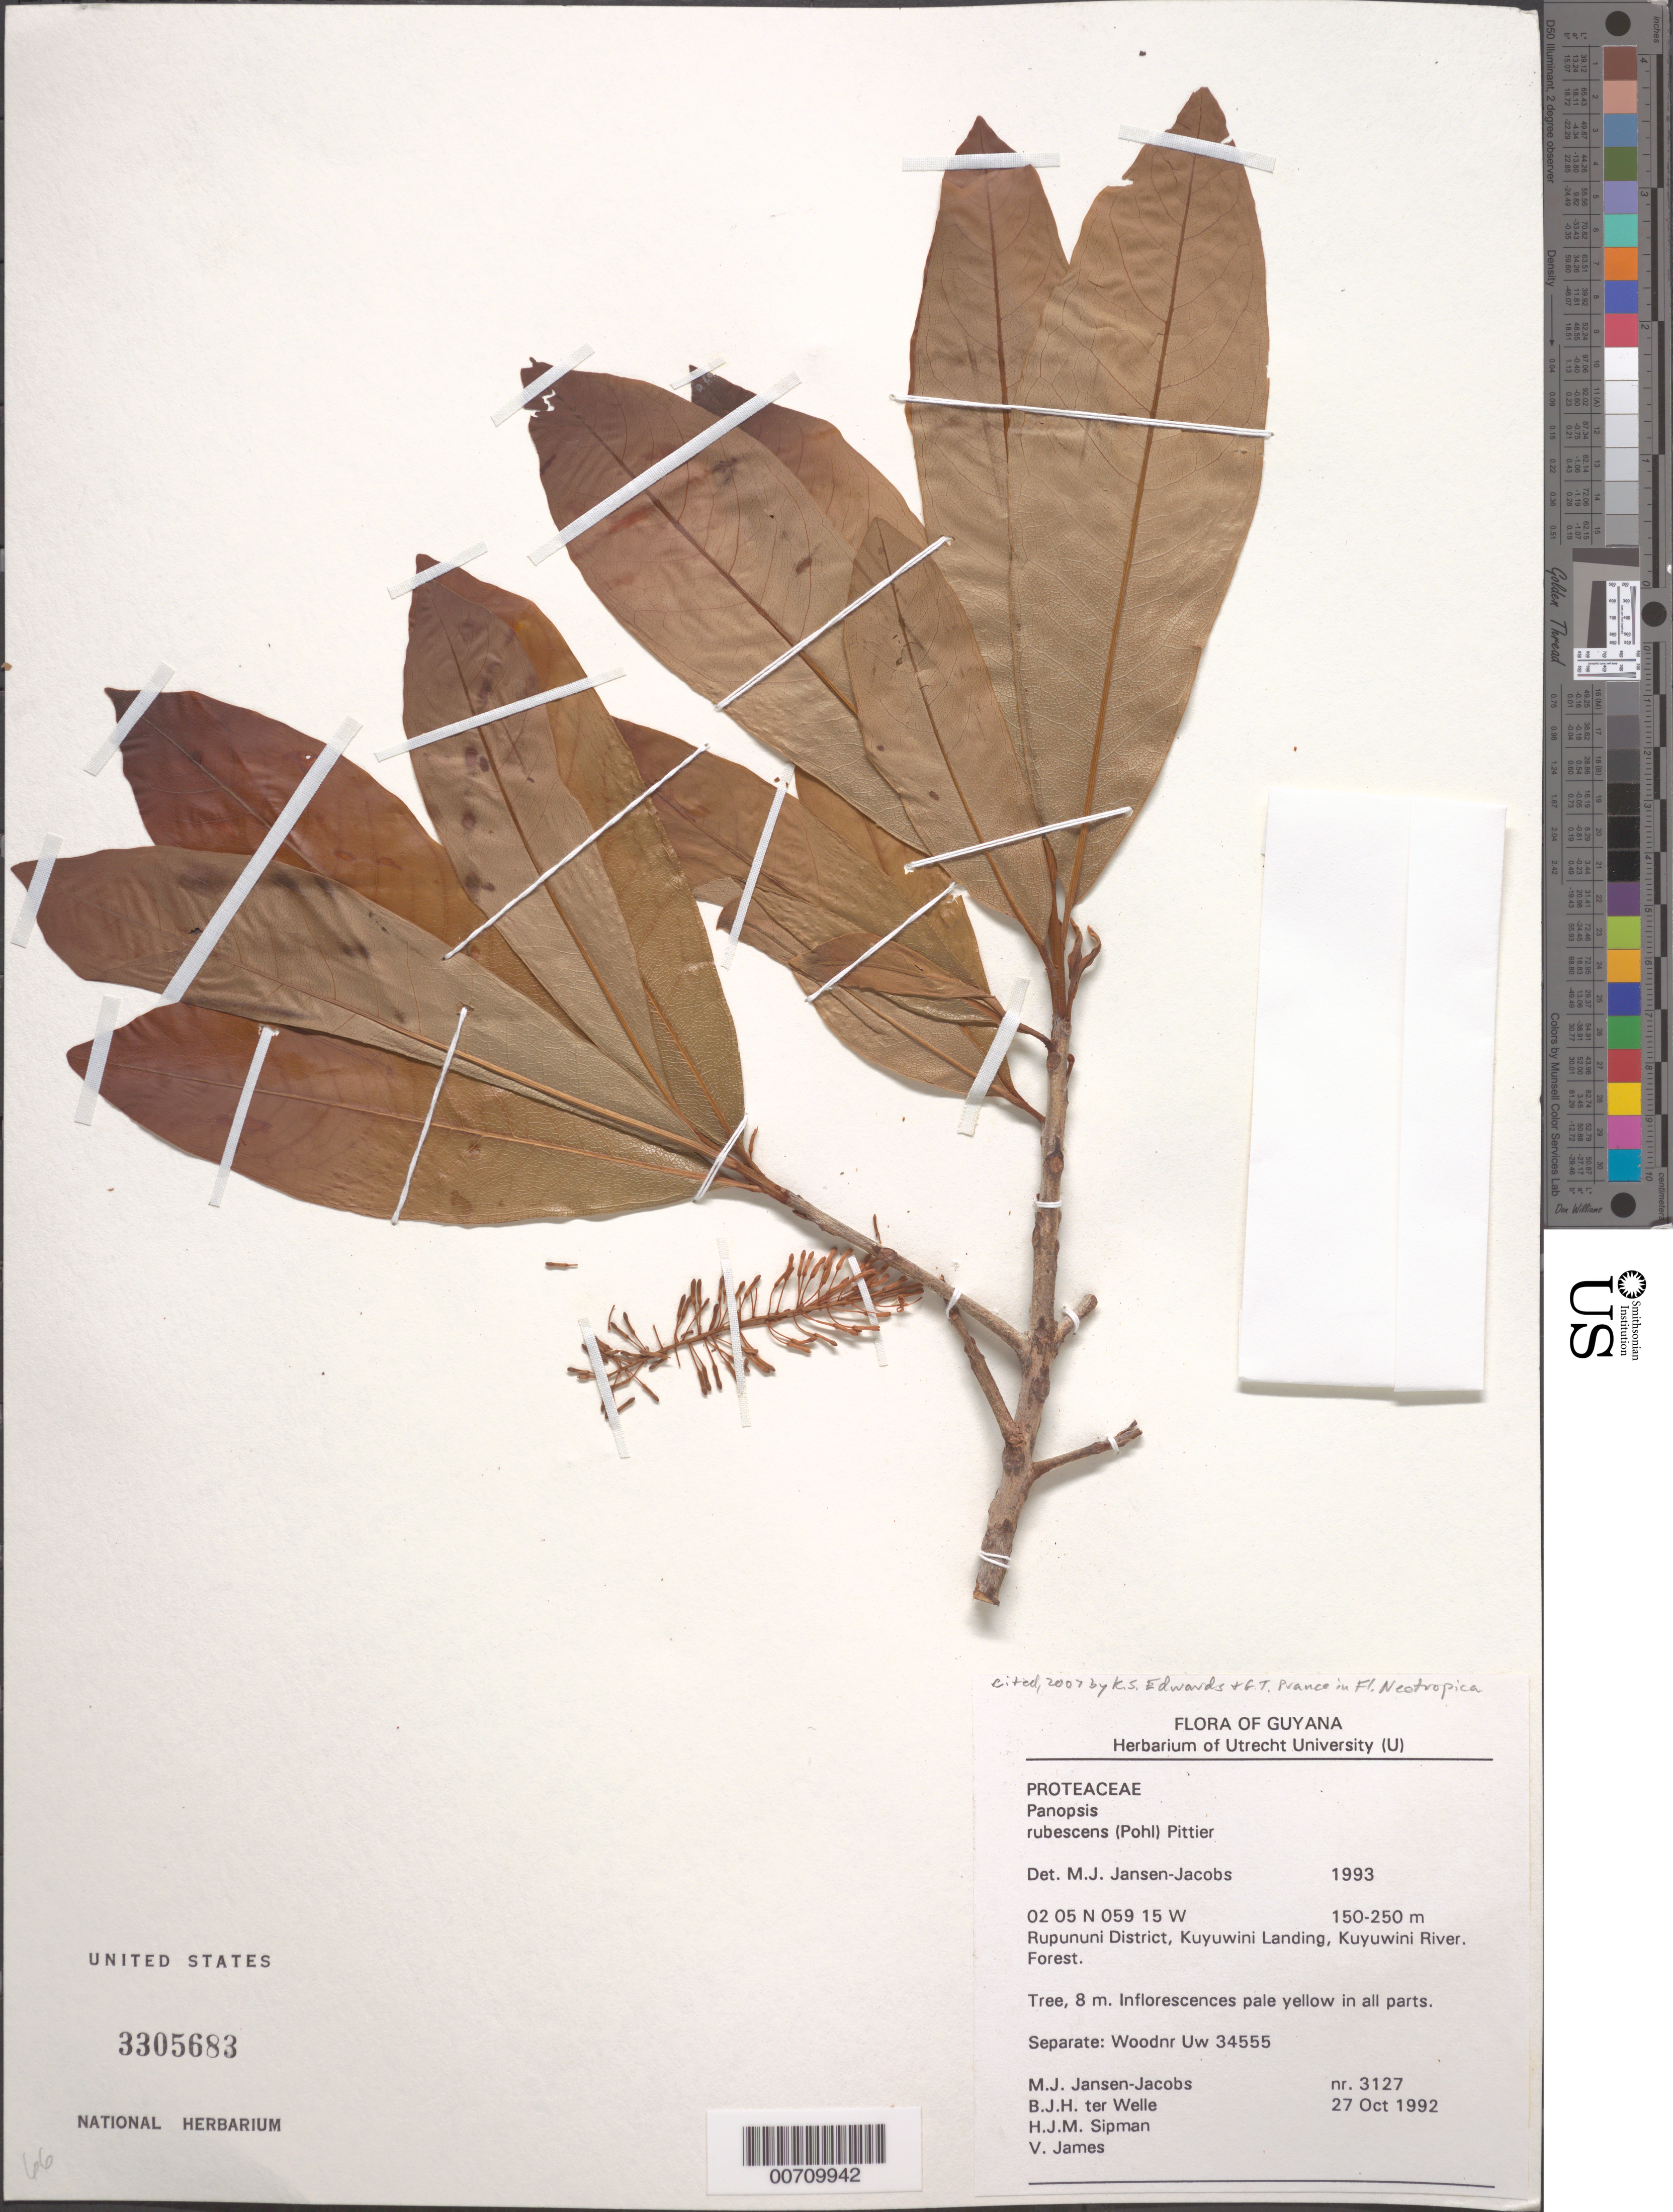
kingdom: Plantae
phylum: Tracheophyta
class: Magnoliopsida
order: Proteales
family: Proteaceae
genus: Panopsis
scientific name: Panopsis rubescens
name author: (Pohl) Pittier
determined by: Jansen-Jacobs, M. J., (U), Nationaal Herbarium Nederland, Utrecht University branch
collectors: M. J. Jansen-Jacobs, B. Welle, H. J. M. Sipman & V. James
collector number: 3127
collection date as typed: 27-Oct-92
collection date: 1992-10-27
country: Guyana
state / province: U. Takutu-U. Essequibo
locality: Kuyuwini Landing, Kuyuwini River, Rupununi District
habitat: Forest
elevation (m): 150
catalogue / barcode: US 3305683